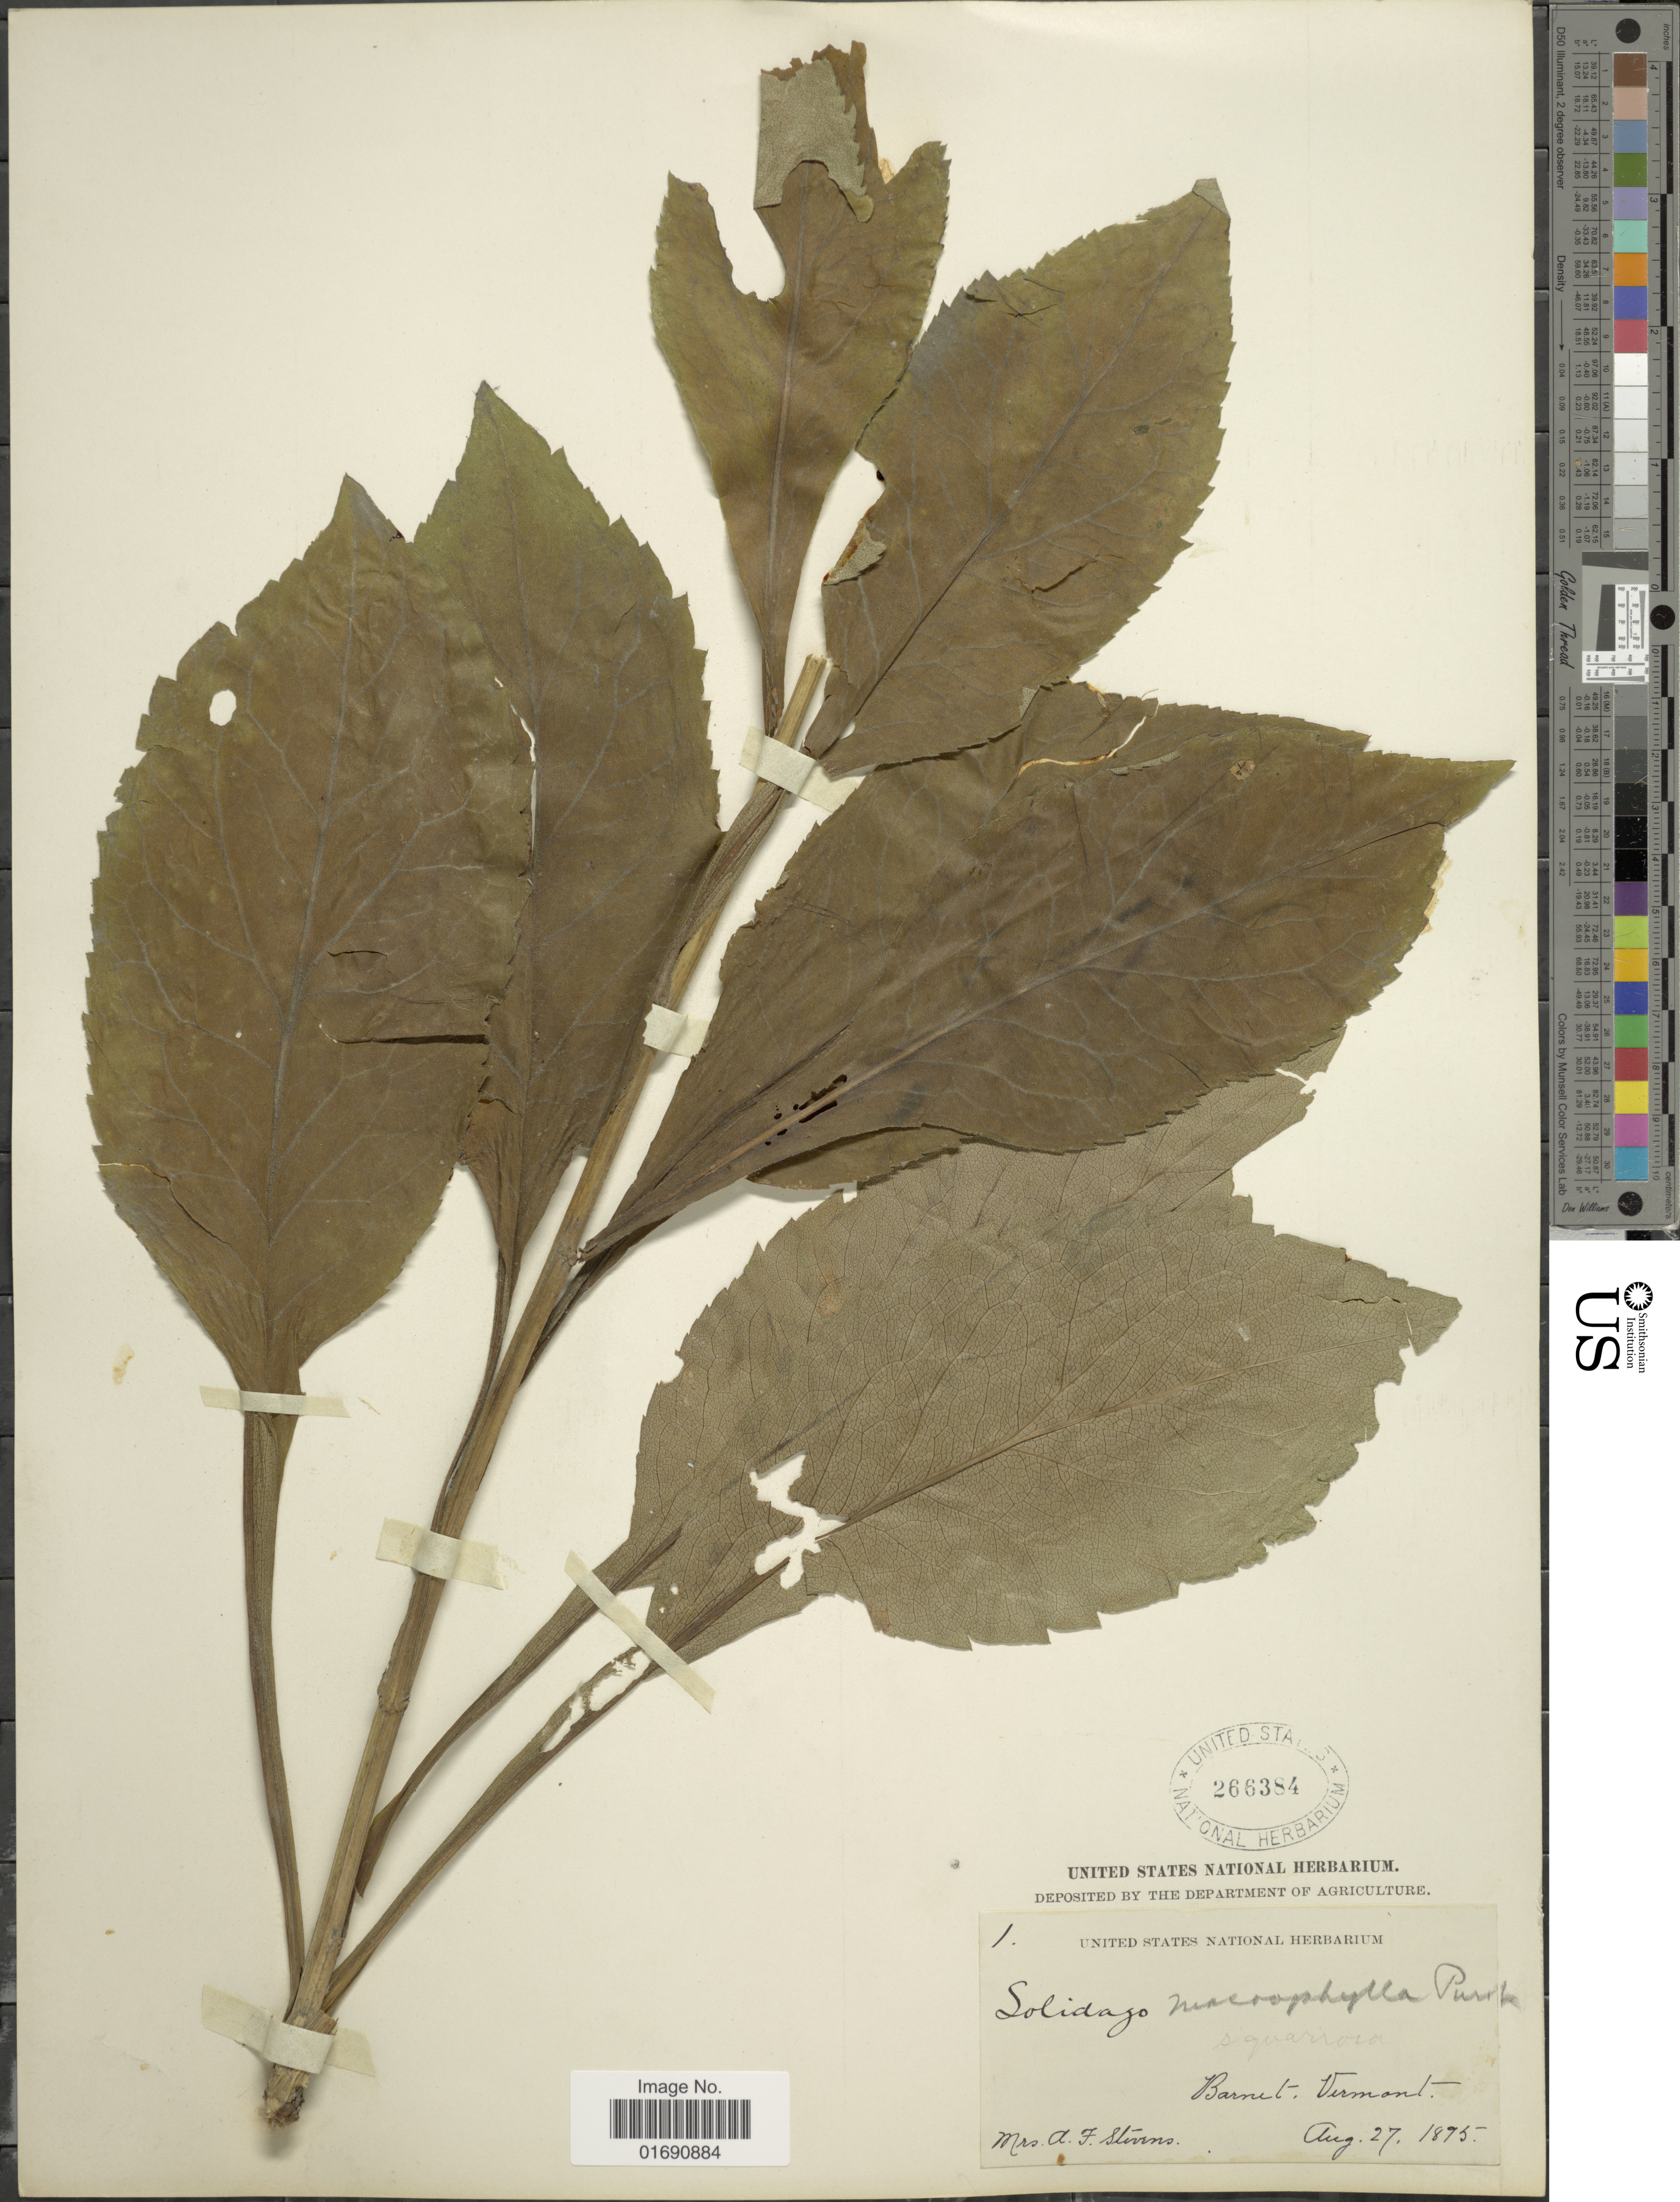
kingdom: Plantae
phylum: Tracheophyta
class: Magnoliopsida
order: Asterales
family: Asteraceae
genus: Solidago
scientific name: Solidago squarrosa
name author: Muhl.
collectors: A. Stevens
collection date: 1895-08-27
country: United States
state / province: Vermont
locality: Barnet, Vermont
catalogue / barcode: US 266384